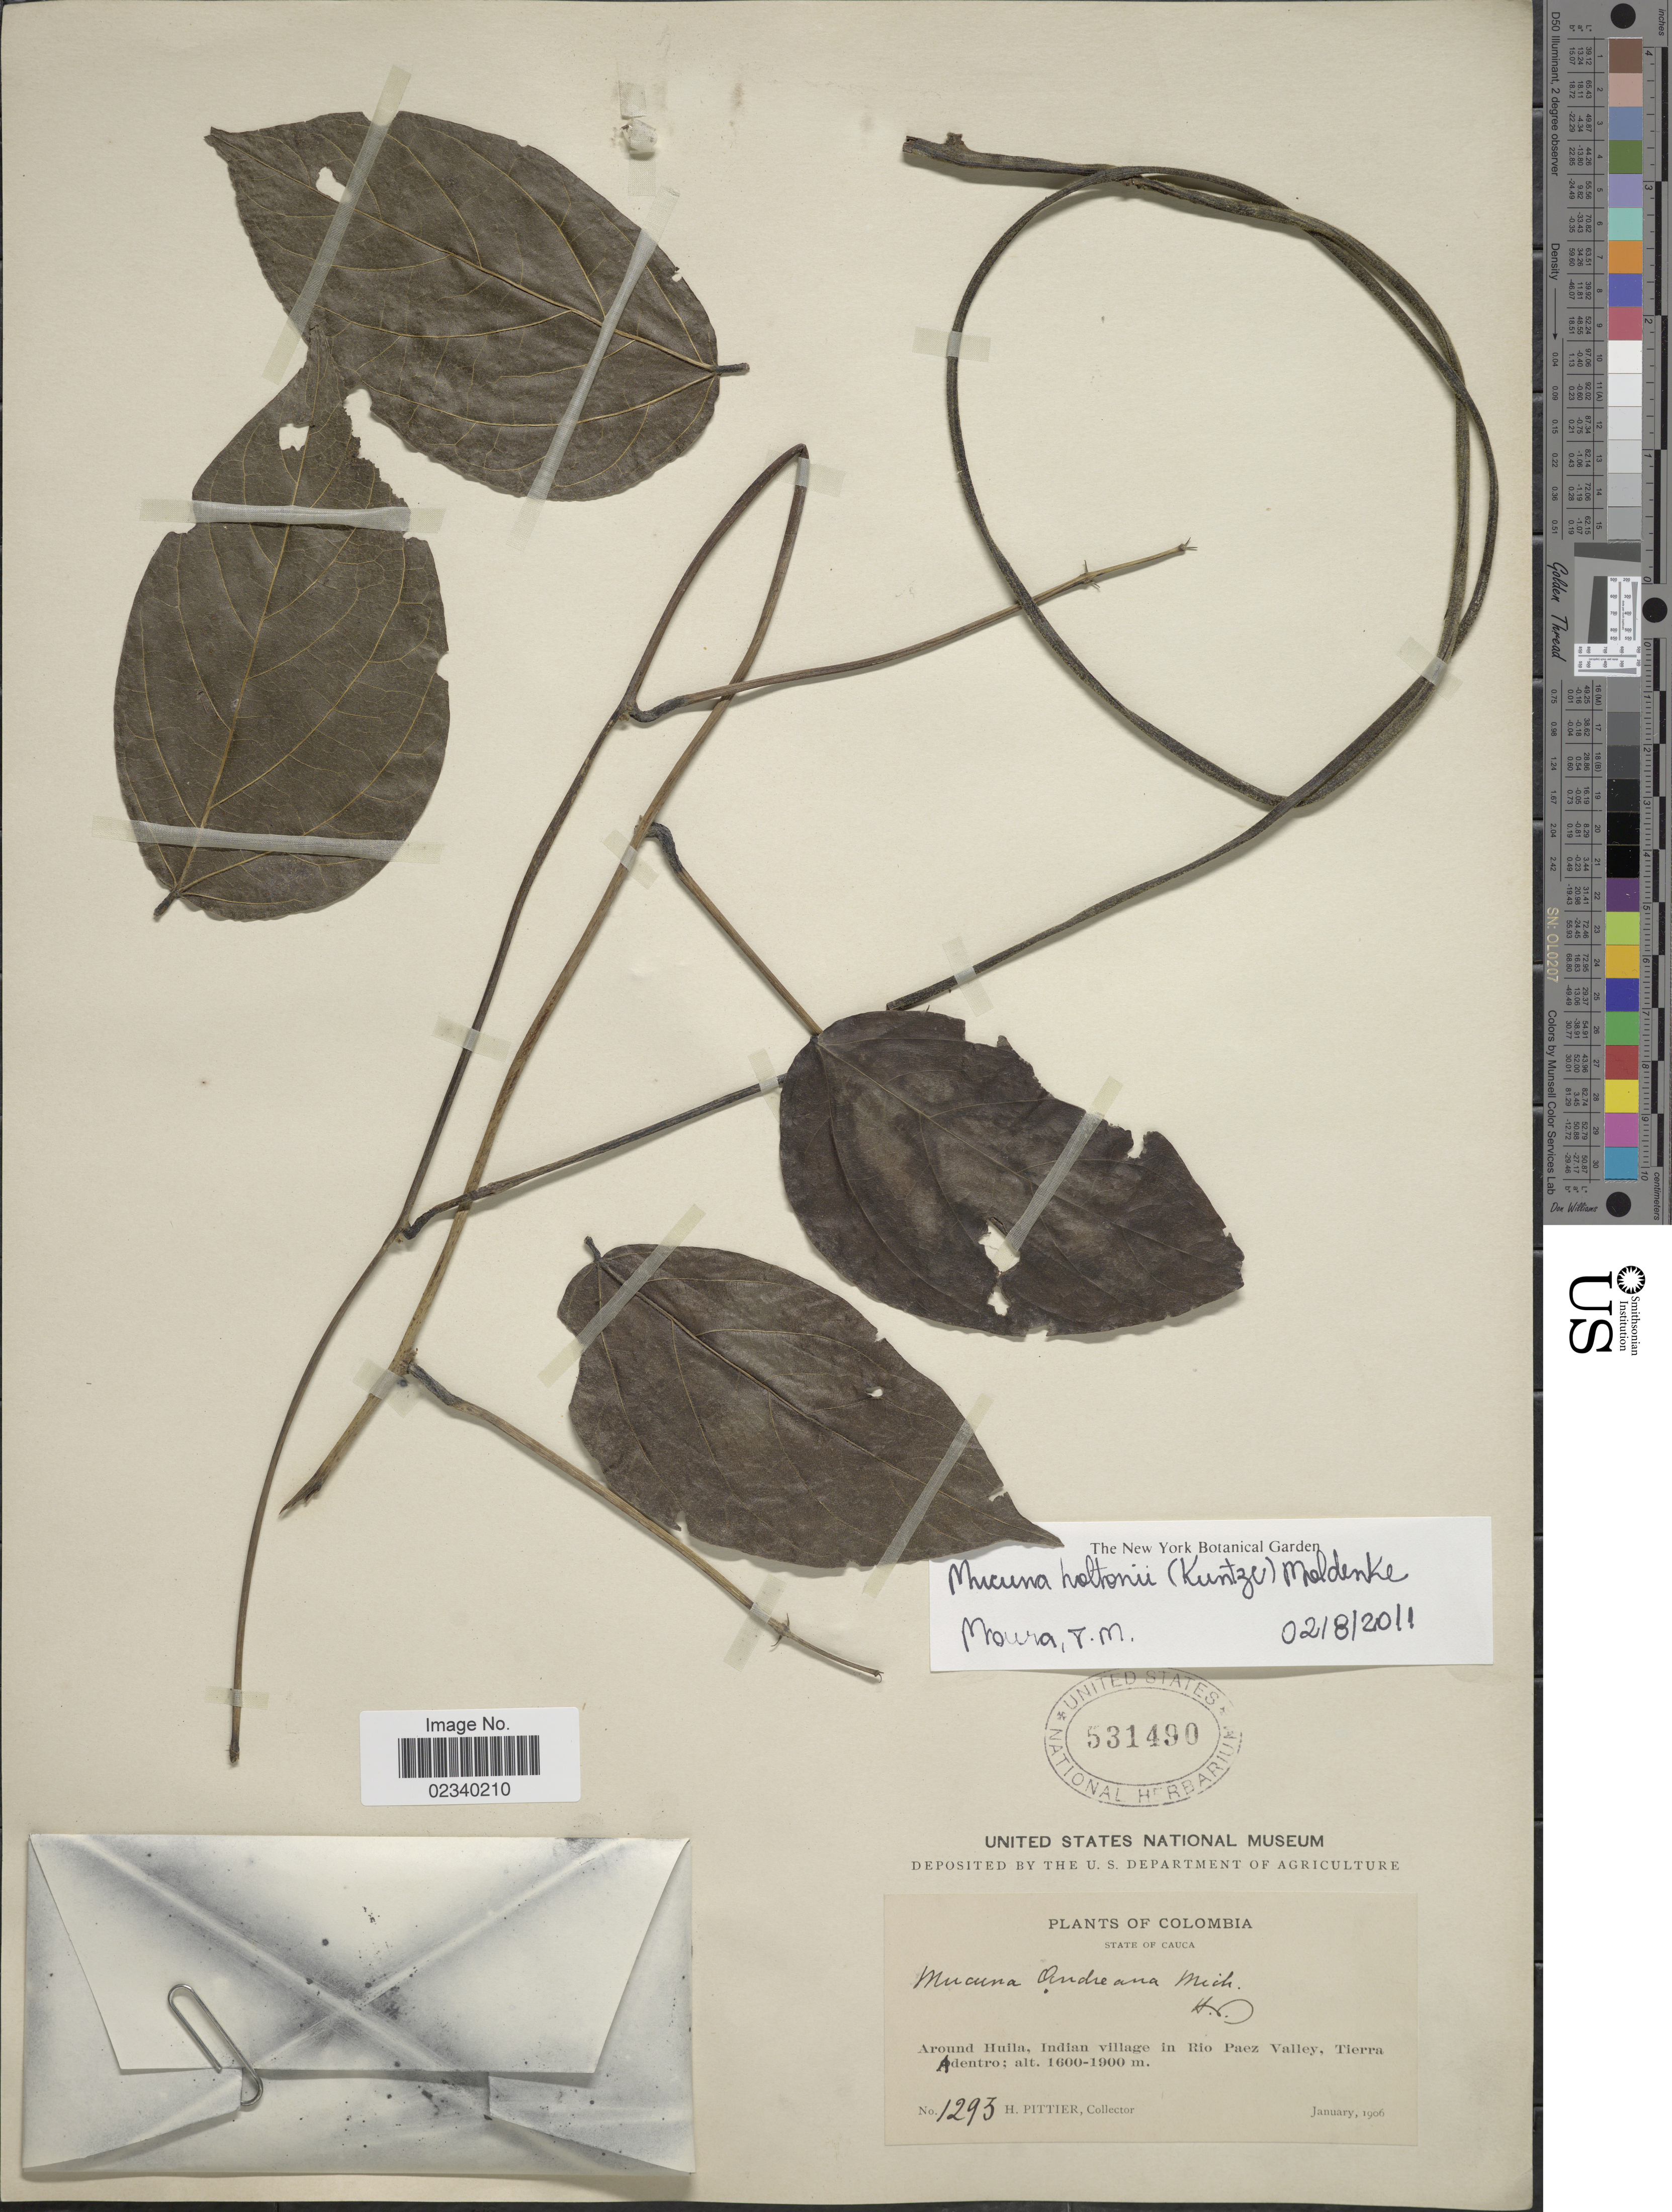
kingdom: Plantae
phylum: Tracheophyta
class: Magnoliopsida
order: Fabales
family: Fabaceae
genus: Mucuna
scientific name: Mucuna holtonii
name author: (Kuntze) Moldenke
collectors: H. F. Pittier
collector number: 1293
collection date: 1906-01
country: Colombia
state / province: Huila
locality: Cauca, Around Huila, Indian village in Rio Paez Valley, Tierra Adentro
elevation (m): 1600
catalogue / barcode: US 531490